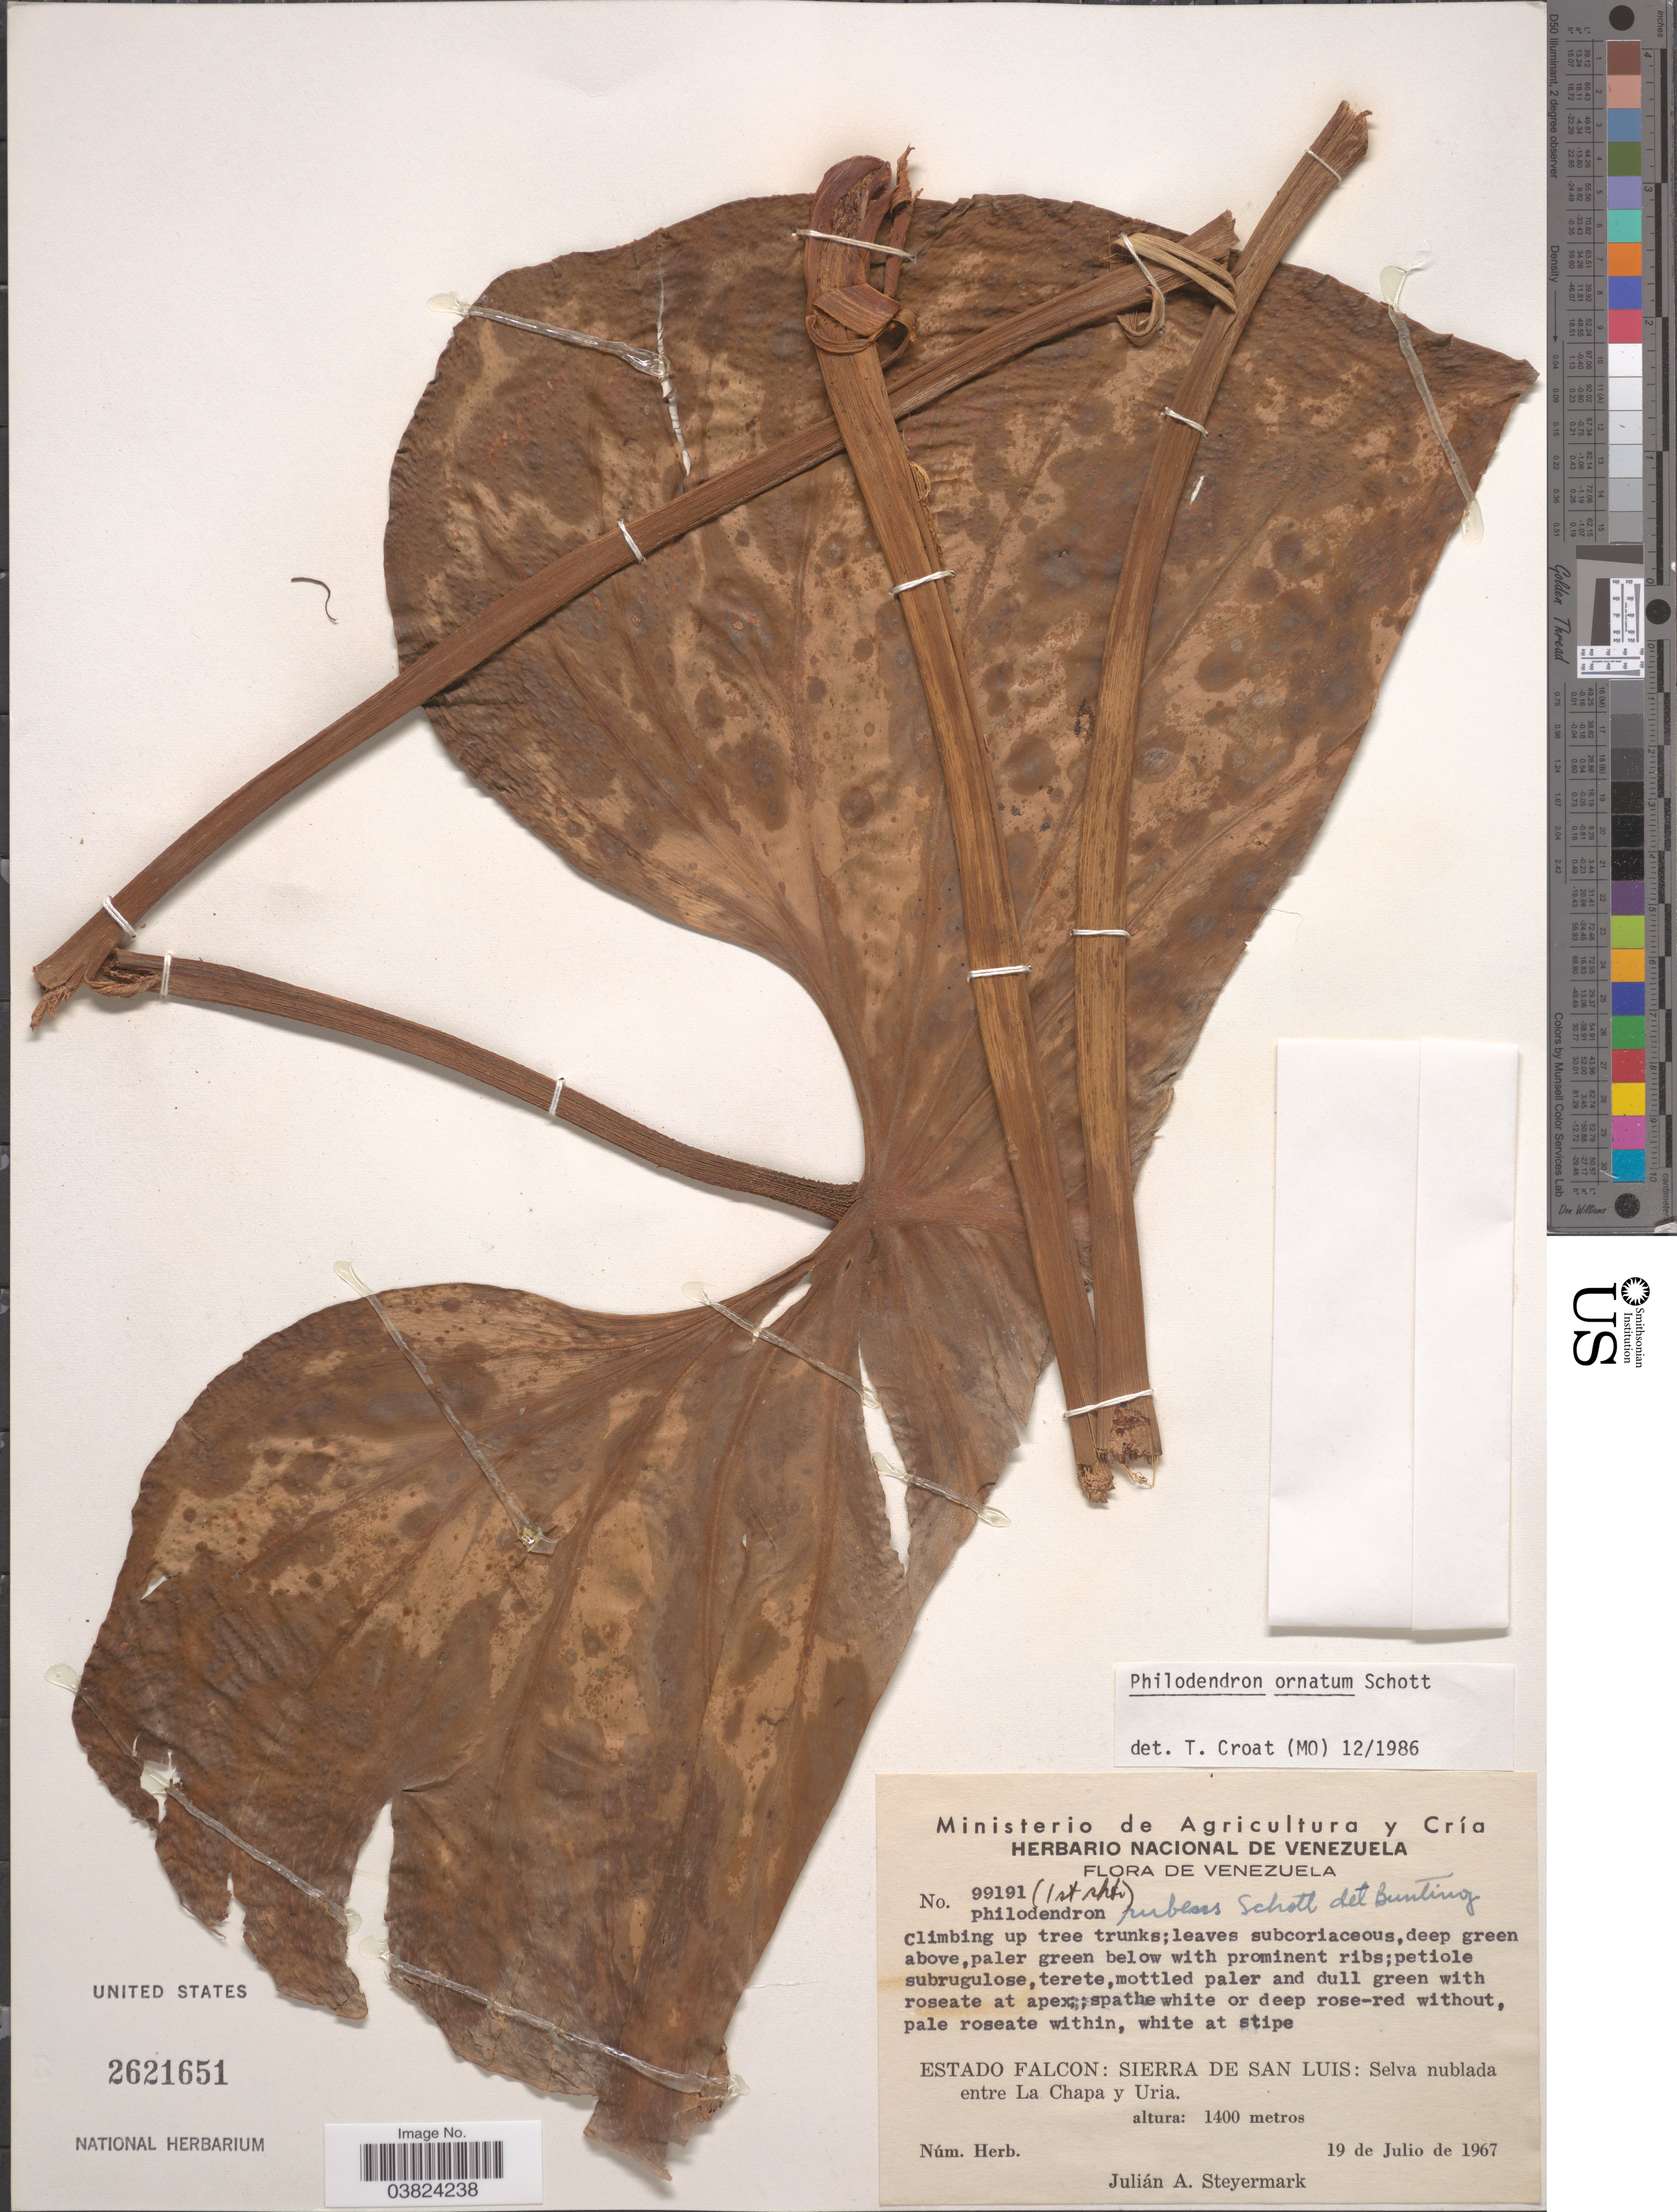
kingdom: Plantae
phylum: Tracheophyta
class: Liliopsida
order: Alismatales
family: Araceae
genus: Philodendron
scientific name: Philodendron ornatum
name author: Schott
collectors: J. Steyermark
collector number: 99191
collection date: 1967-07-19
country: Venezuela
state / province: Falcon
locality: Estado Falcon: Sierra de San Luis: Selva nublada entre La Chapa y Uria.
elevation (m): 1400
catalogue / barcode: US 2621651